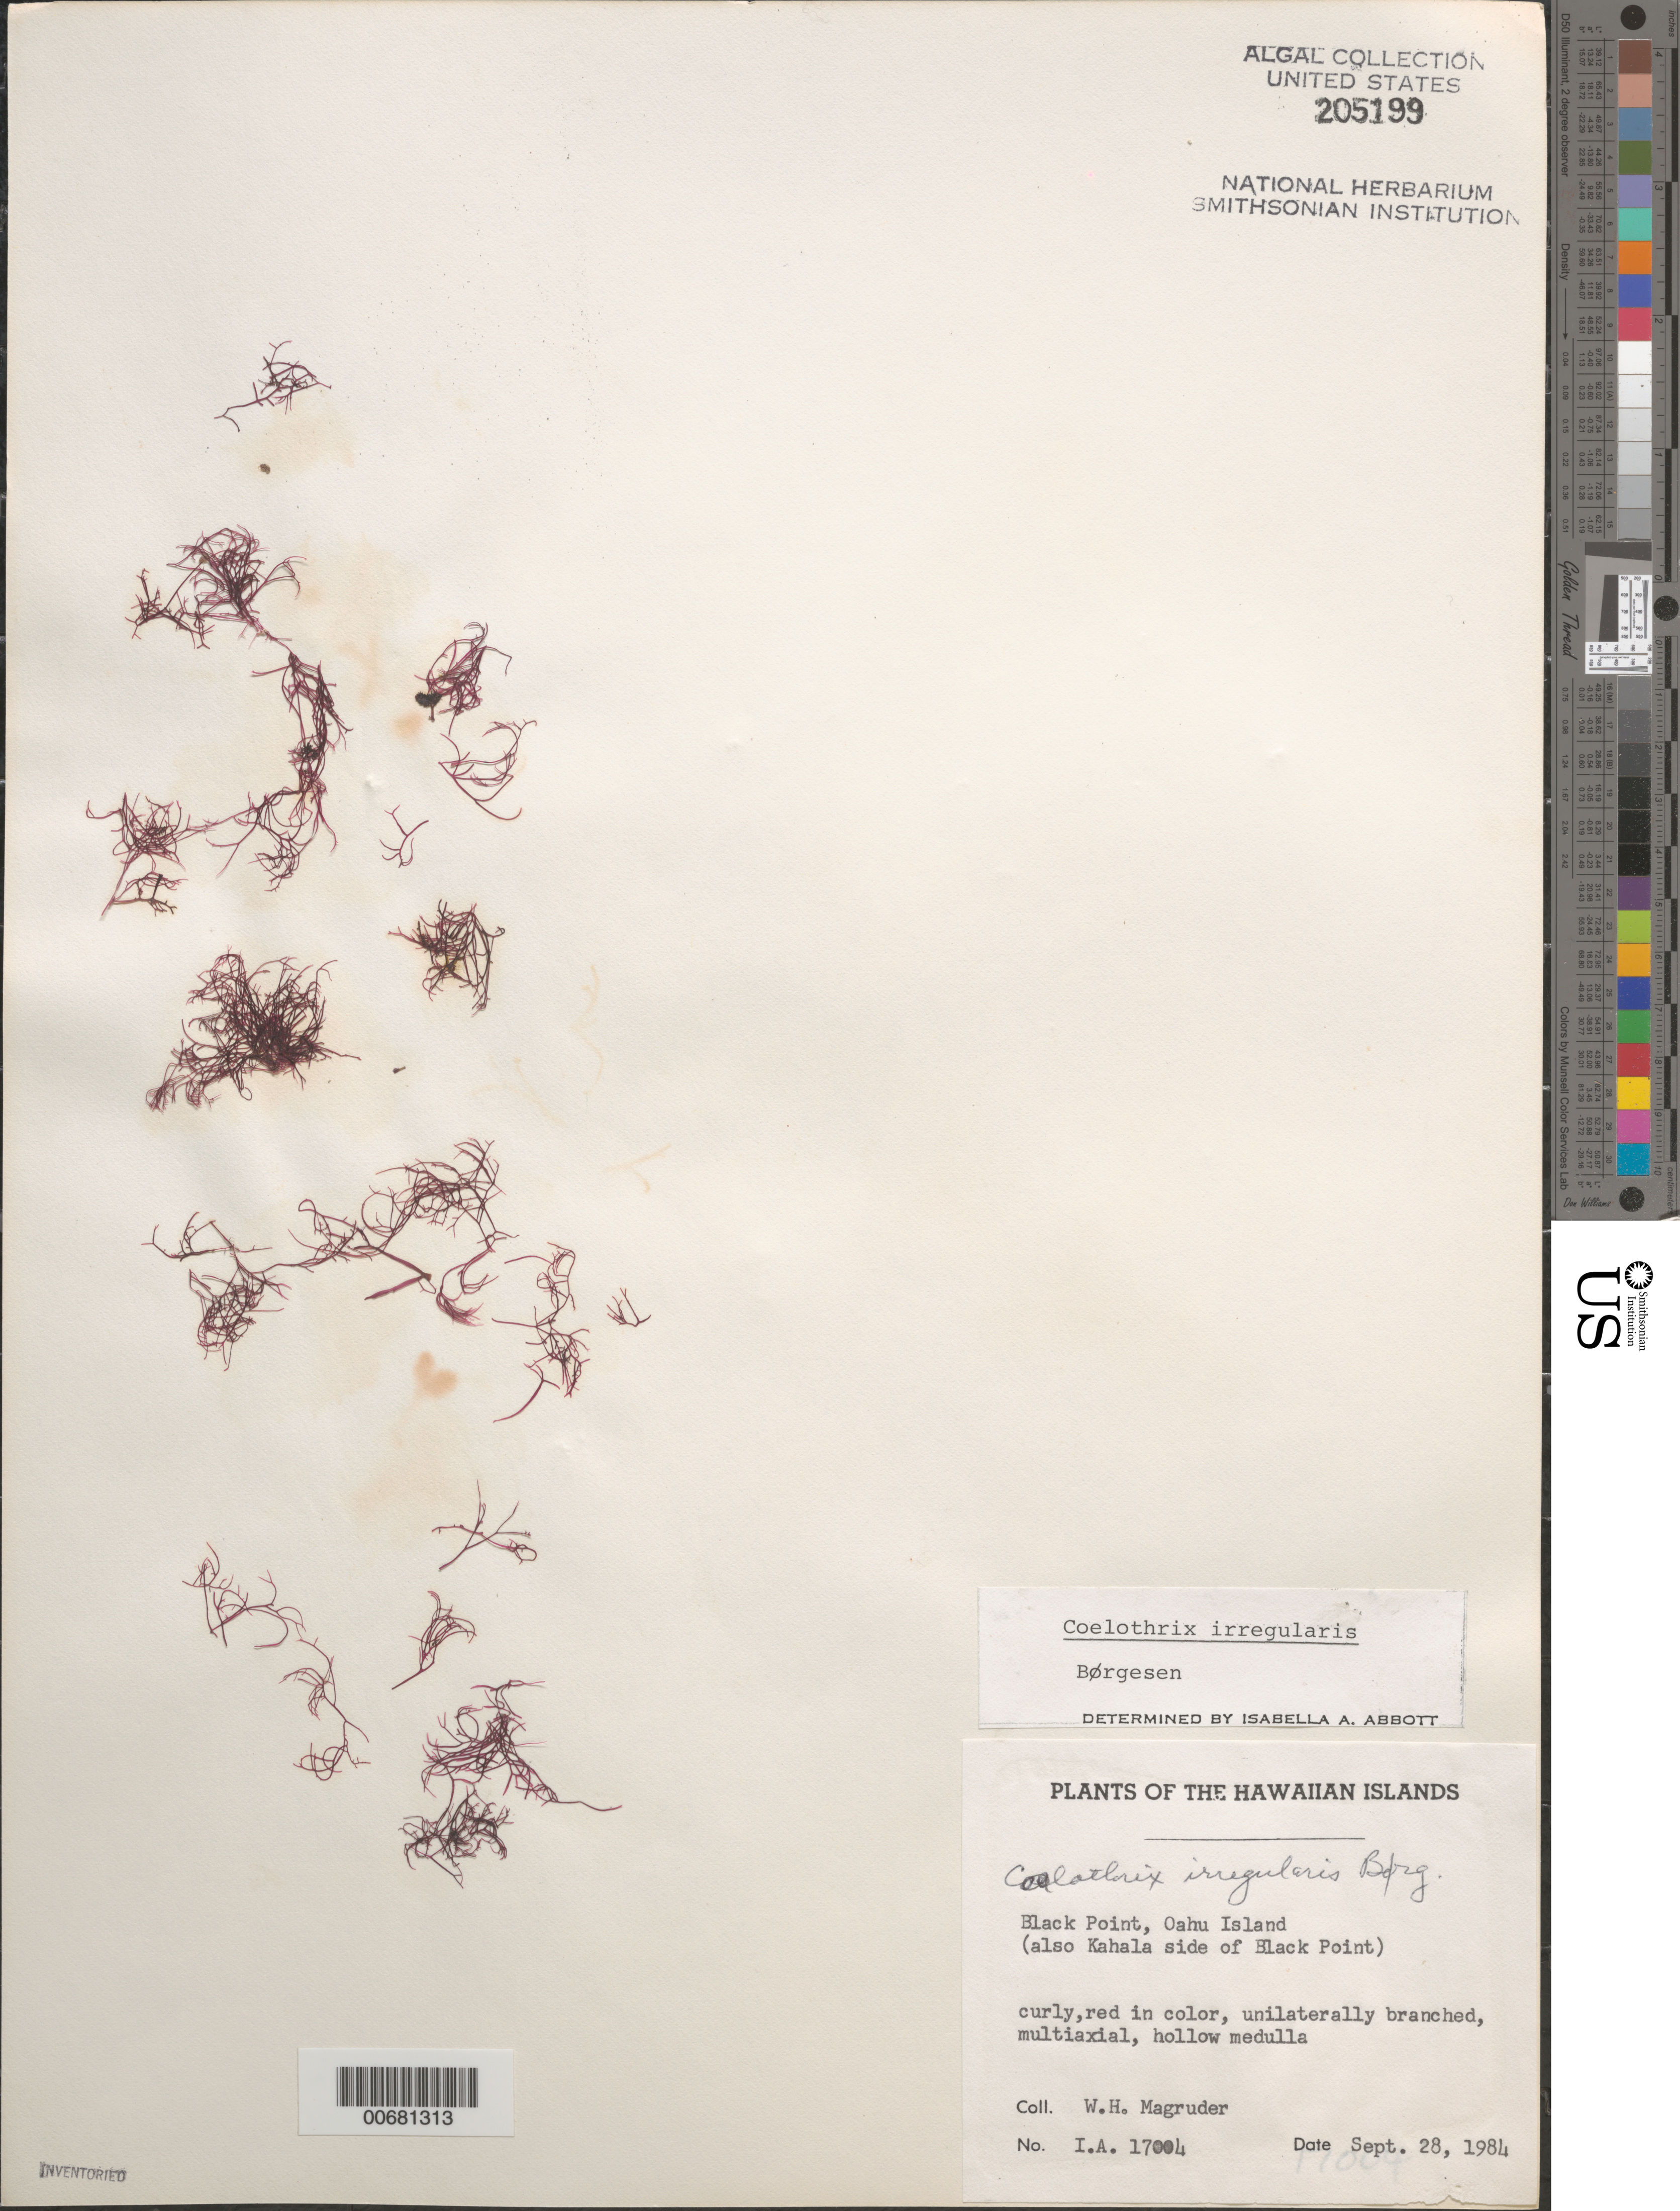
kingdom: Plantae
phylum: Rhodophyta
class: Florideophyceae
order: Rhodymeniales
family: Champiaceae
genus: Coelothrix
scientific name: Coelothrix irregularis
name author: (Harv.) Børgesen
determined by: Abbott, Isabella A.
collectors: W. Magruder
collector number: IAA 17004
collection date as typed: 28 Sep 1984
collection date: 1984-09-28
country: United States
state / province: Hawaii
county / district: Honolulu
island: Oahu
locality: Black Point (Kahala side)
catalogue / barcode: US 205199